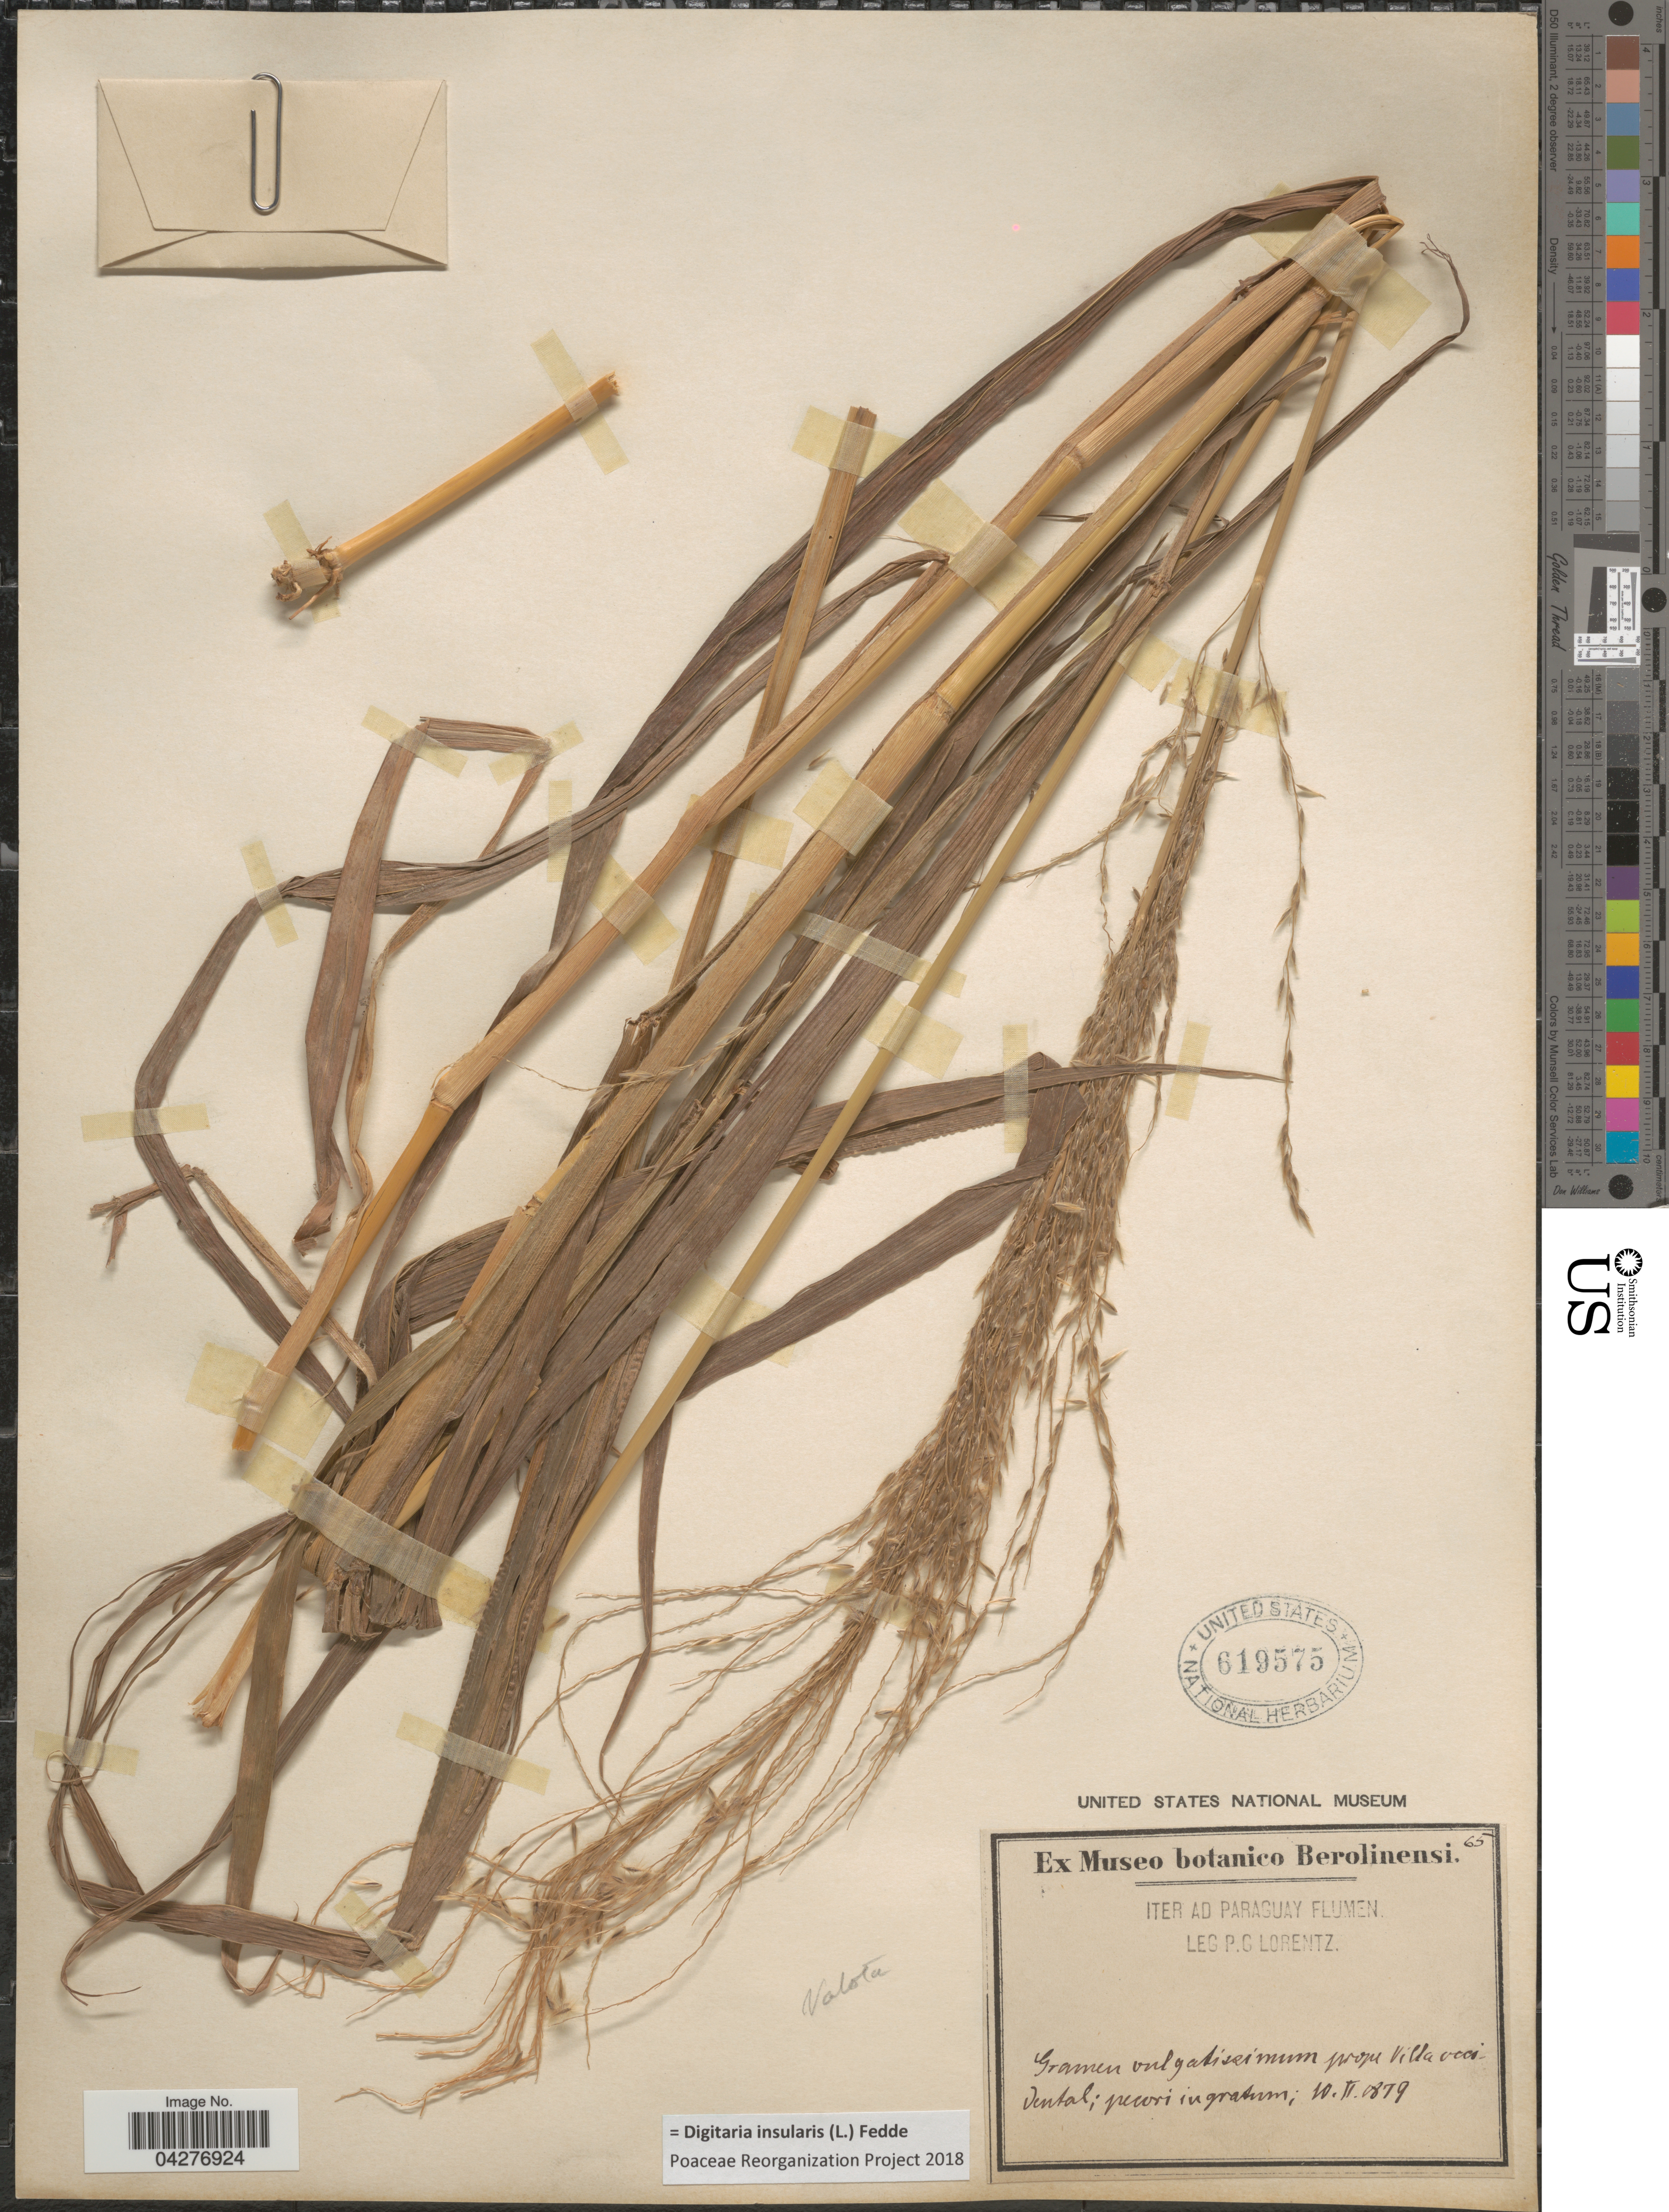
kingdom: Plantae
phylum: Tracheophyta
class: Liliopsida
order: Poales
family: Poaceae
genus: Digitaria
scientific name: Digitaria insularis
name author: (L.) Fedde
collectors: P. G. Lorentz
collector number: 65?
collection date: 1879-02-10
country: Paraguay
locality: Iter ad Paraguay Flumen. Prope Villa occidental.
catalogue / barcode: US 619575